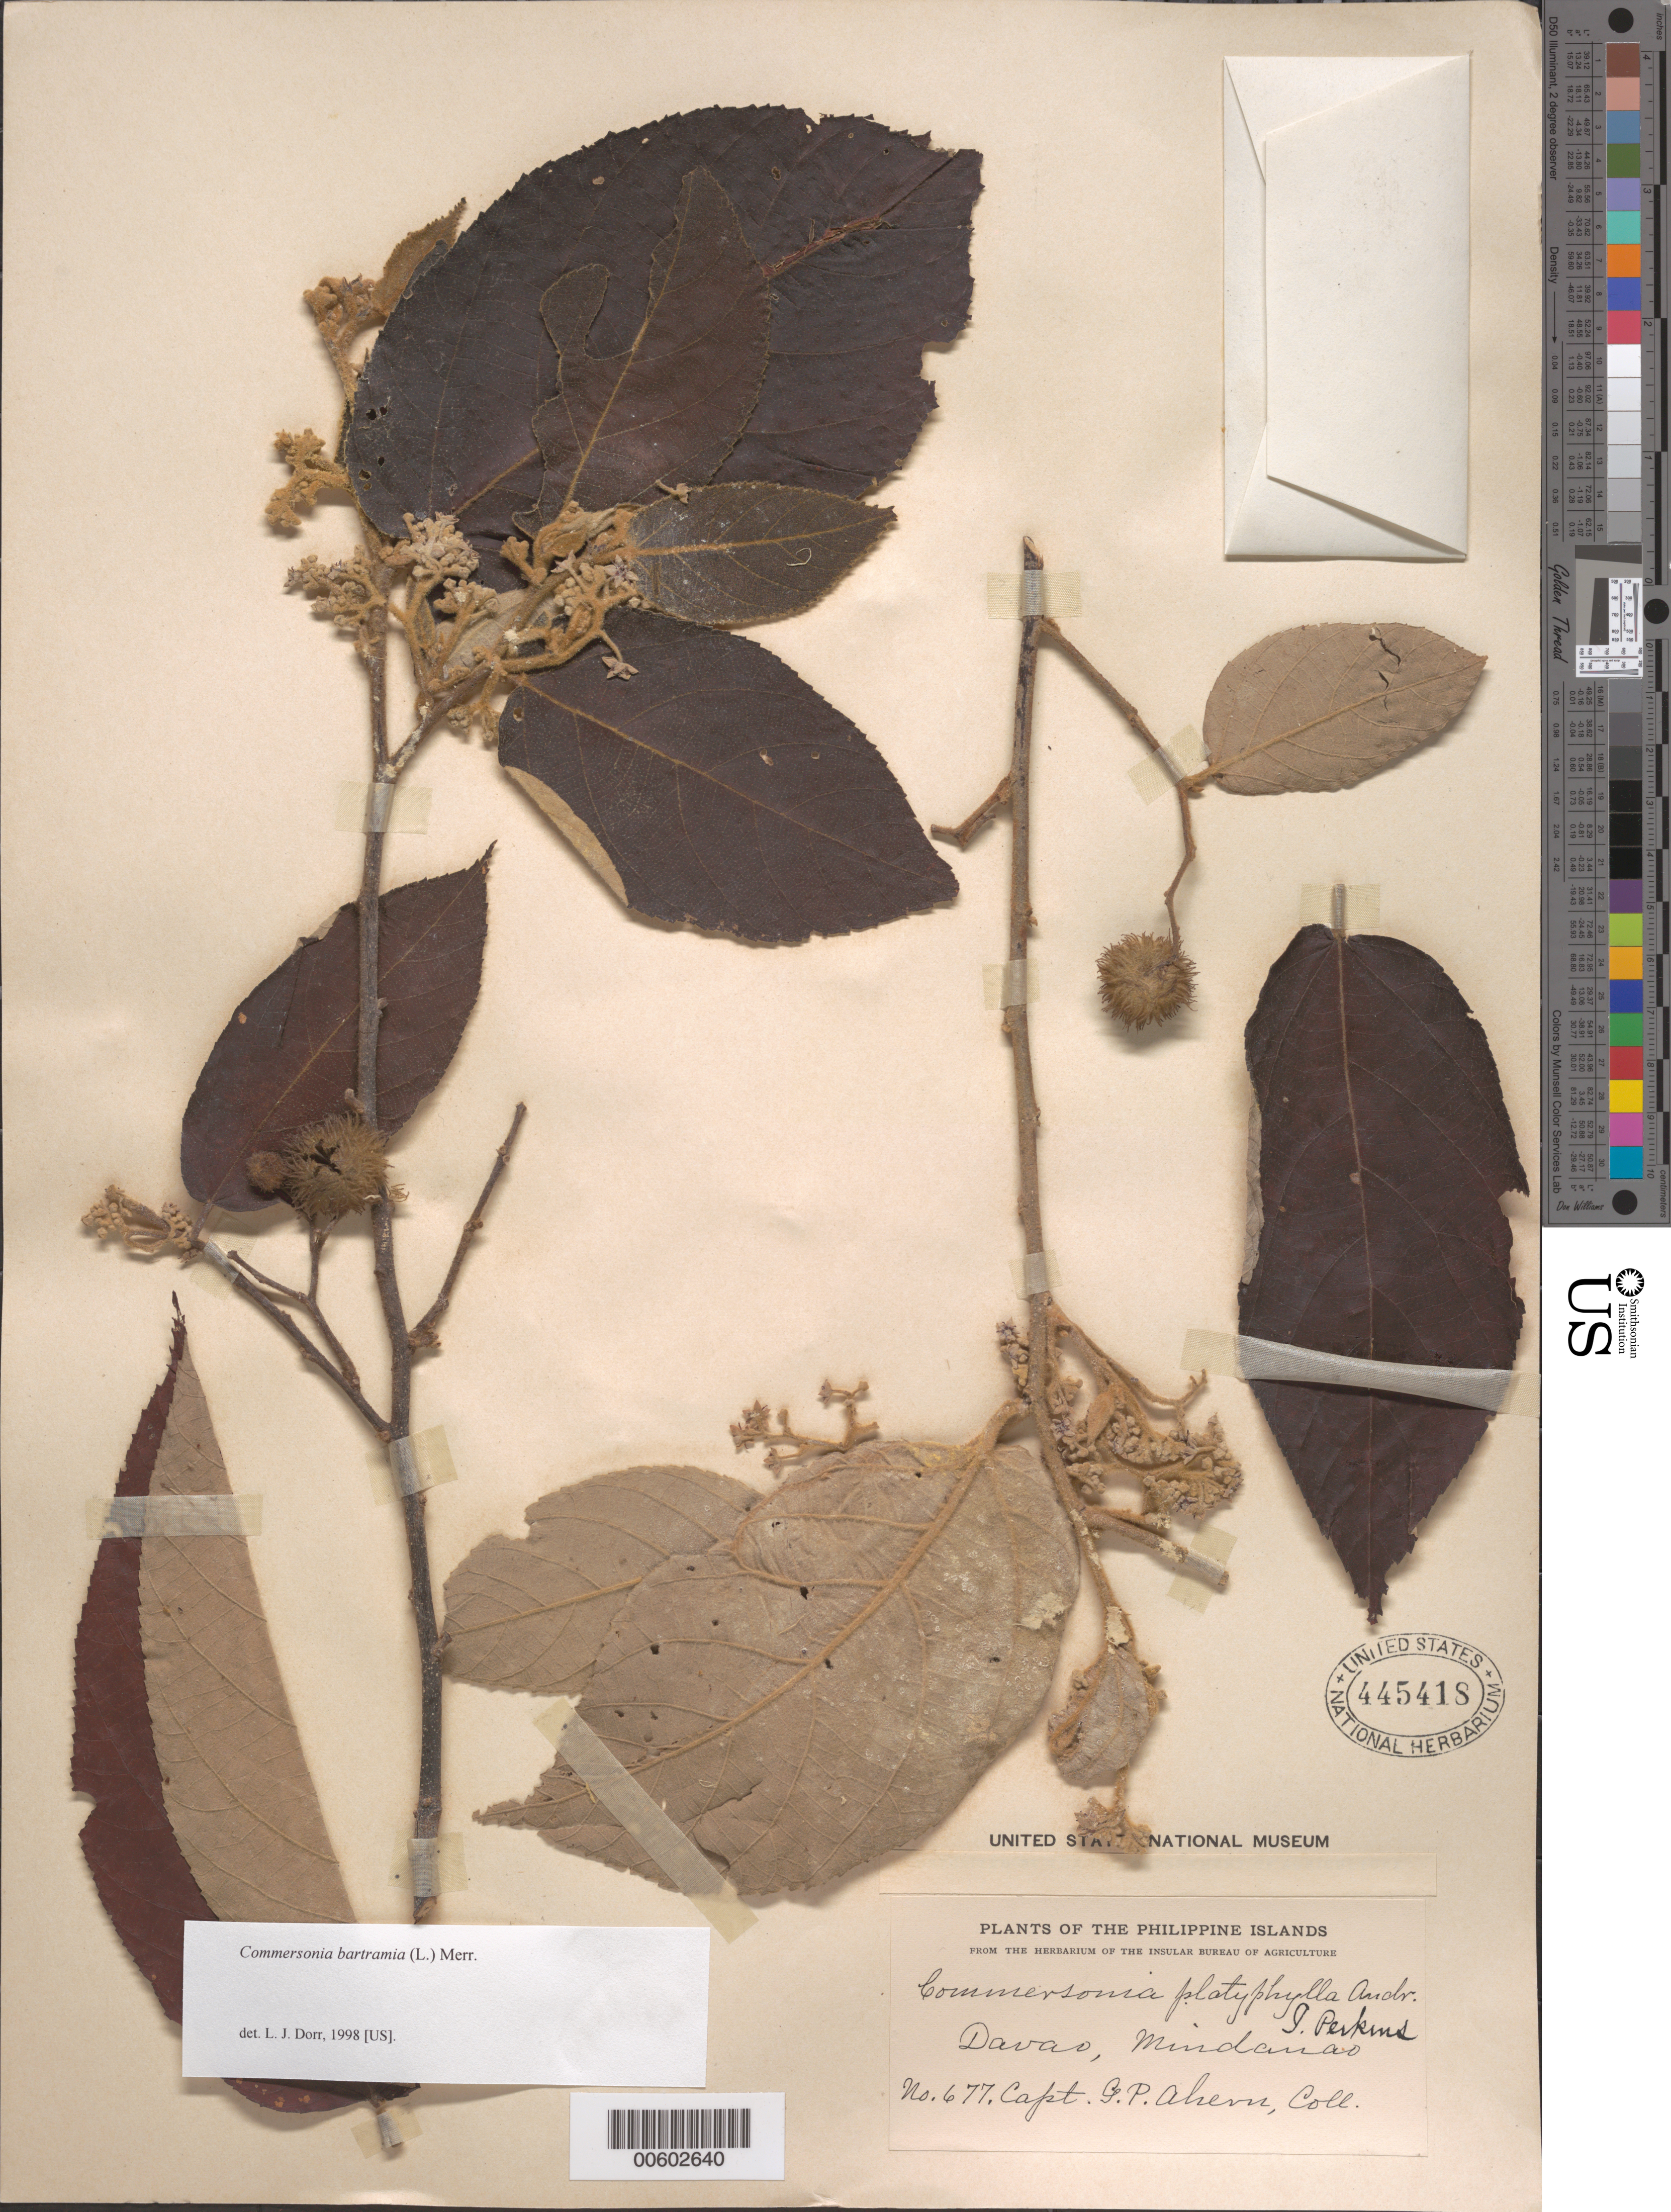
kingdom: Plantae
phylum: Tracheophyta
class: Magnoliopsida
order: Malvales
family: Malvaceae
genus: Commersonia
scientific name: Commersonia bartramia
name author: (L.) Merr.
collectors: G. Ahern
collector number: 677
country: Philippines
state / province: Davao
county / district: Davao del Sur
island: Mindanao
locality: Davao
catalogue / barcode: US 445418